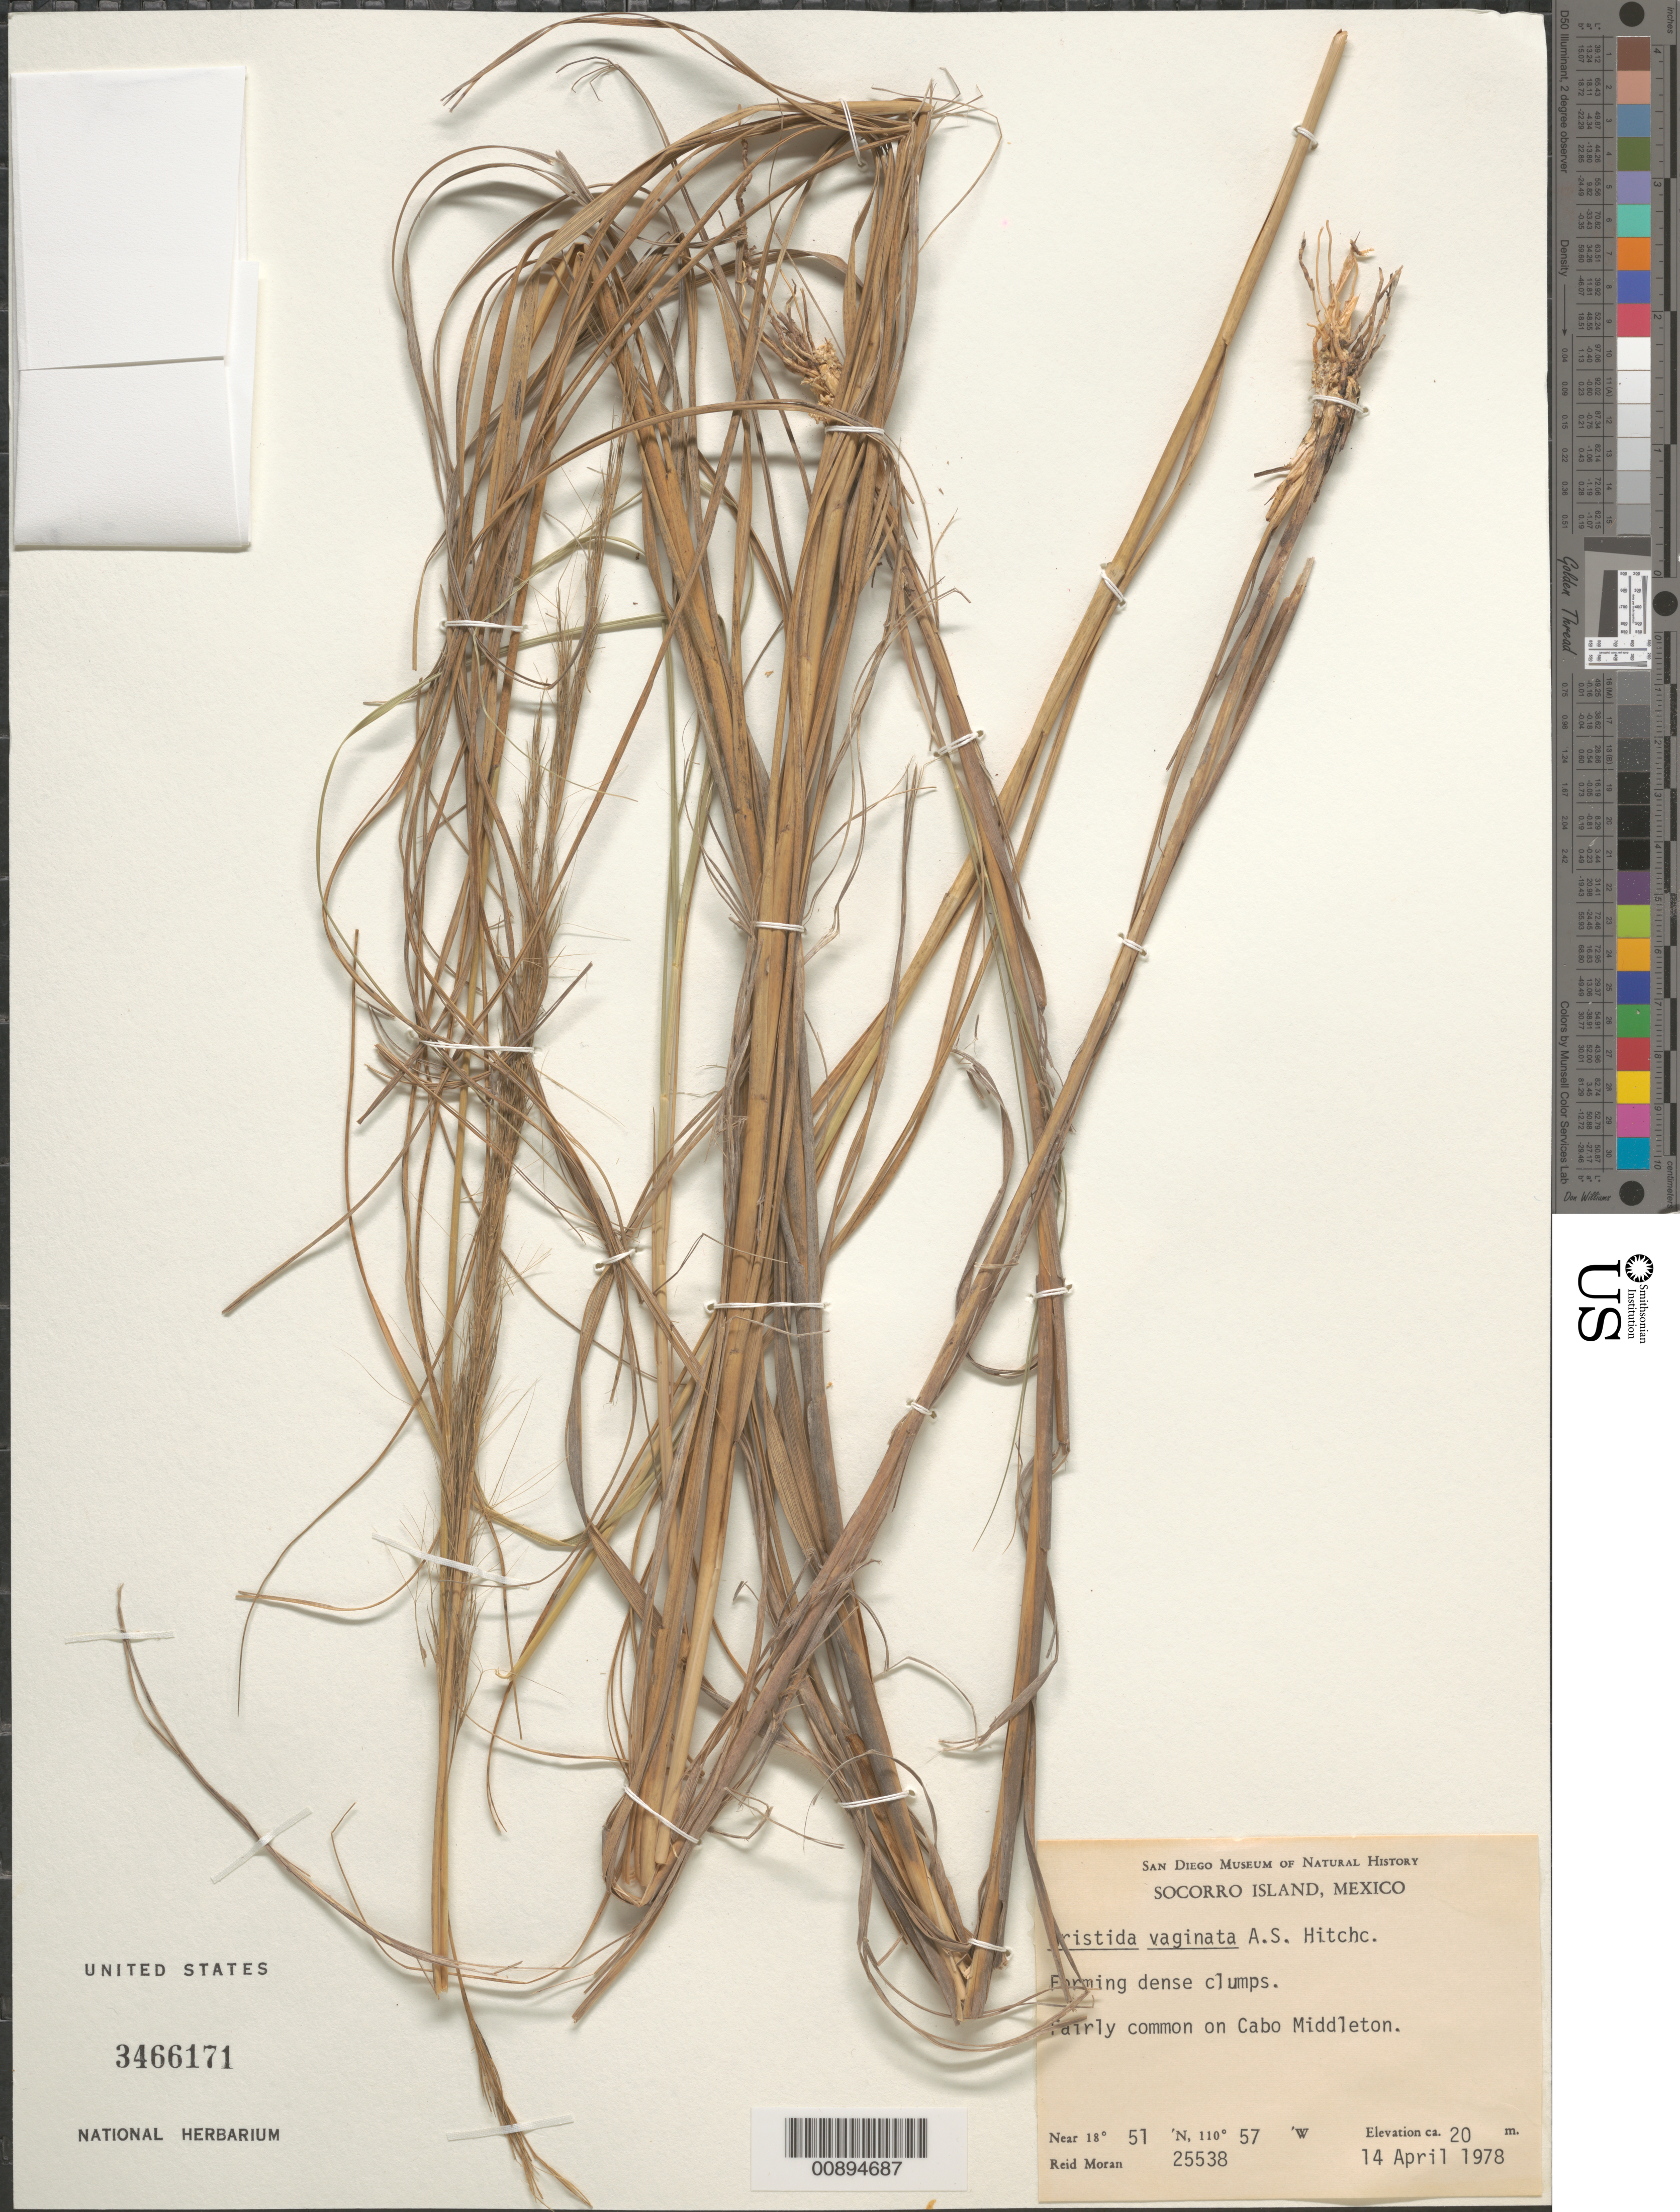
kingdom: Plantae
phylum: Tracheophyta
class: Liliopsida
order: Poales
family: Poaceae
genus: Aristida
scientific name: Aristida vaginata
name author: Hitchc.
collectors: R. V. Moran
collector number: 25538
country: Mexico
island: Socorro I.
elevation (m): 20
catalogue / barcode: US 3466171